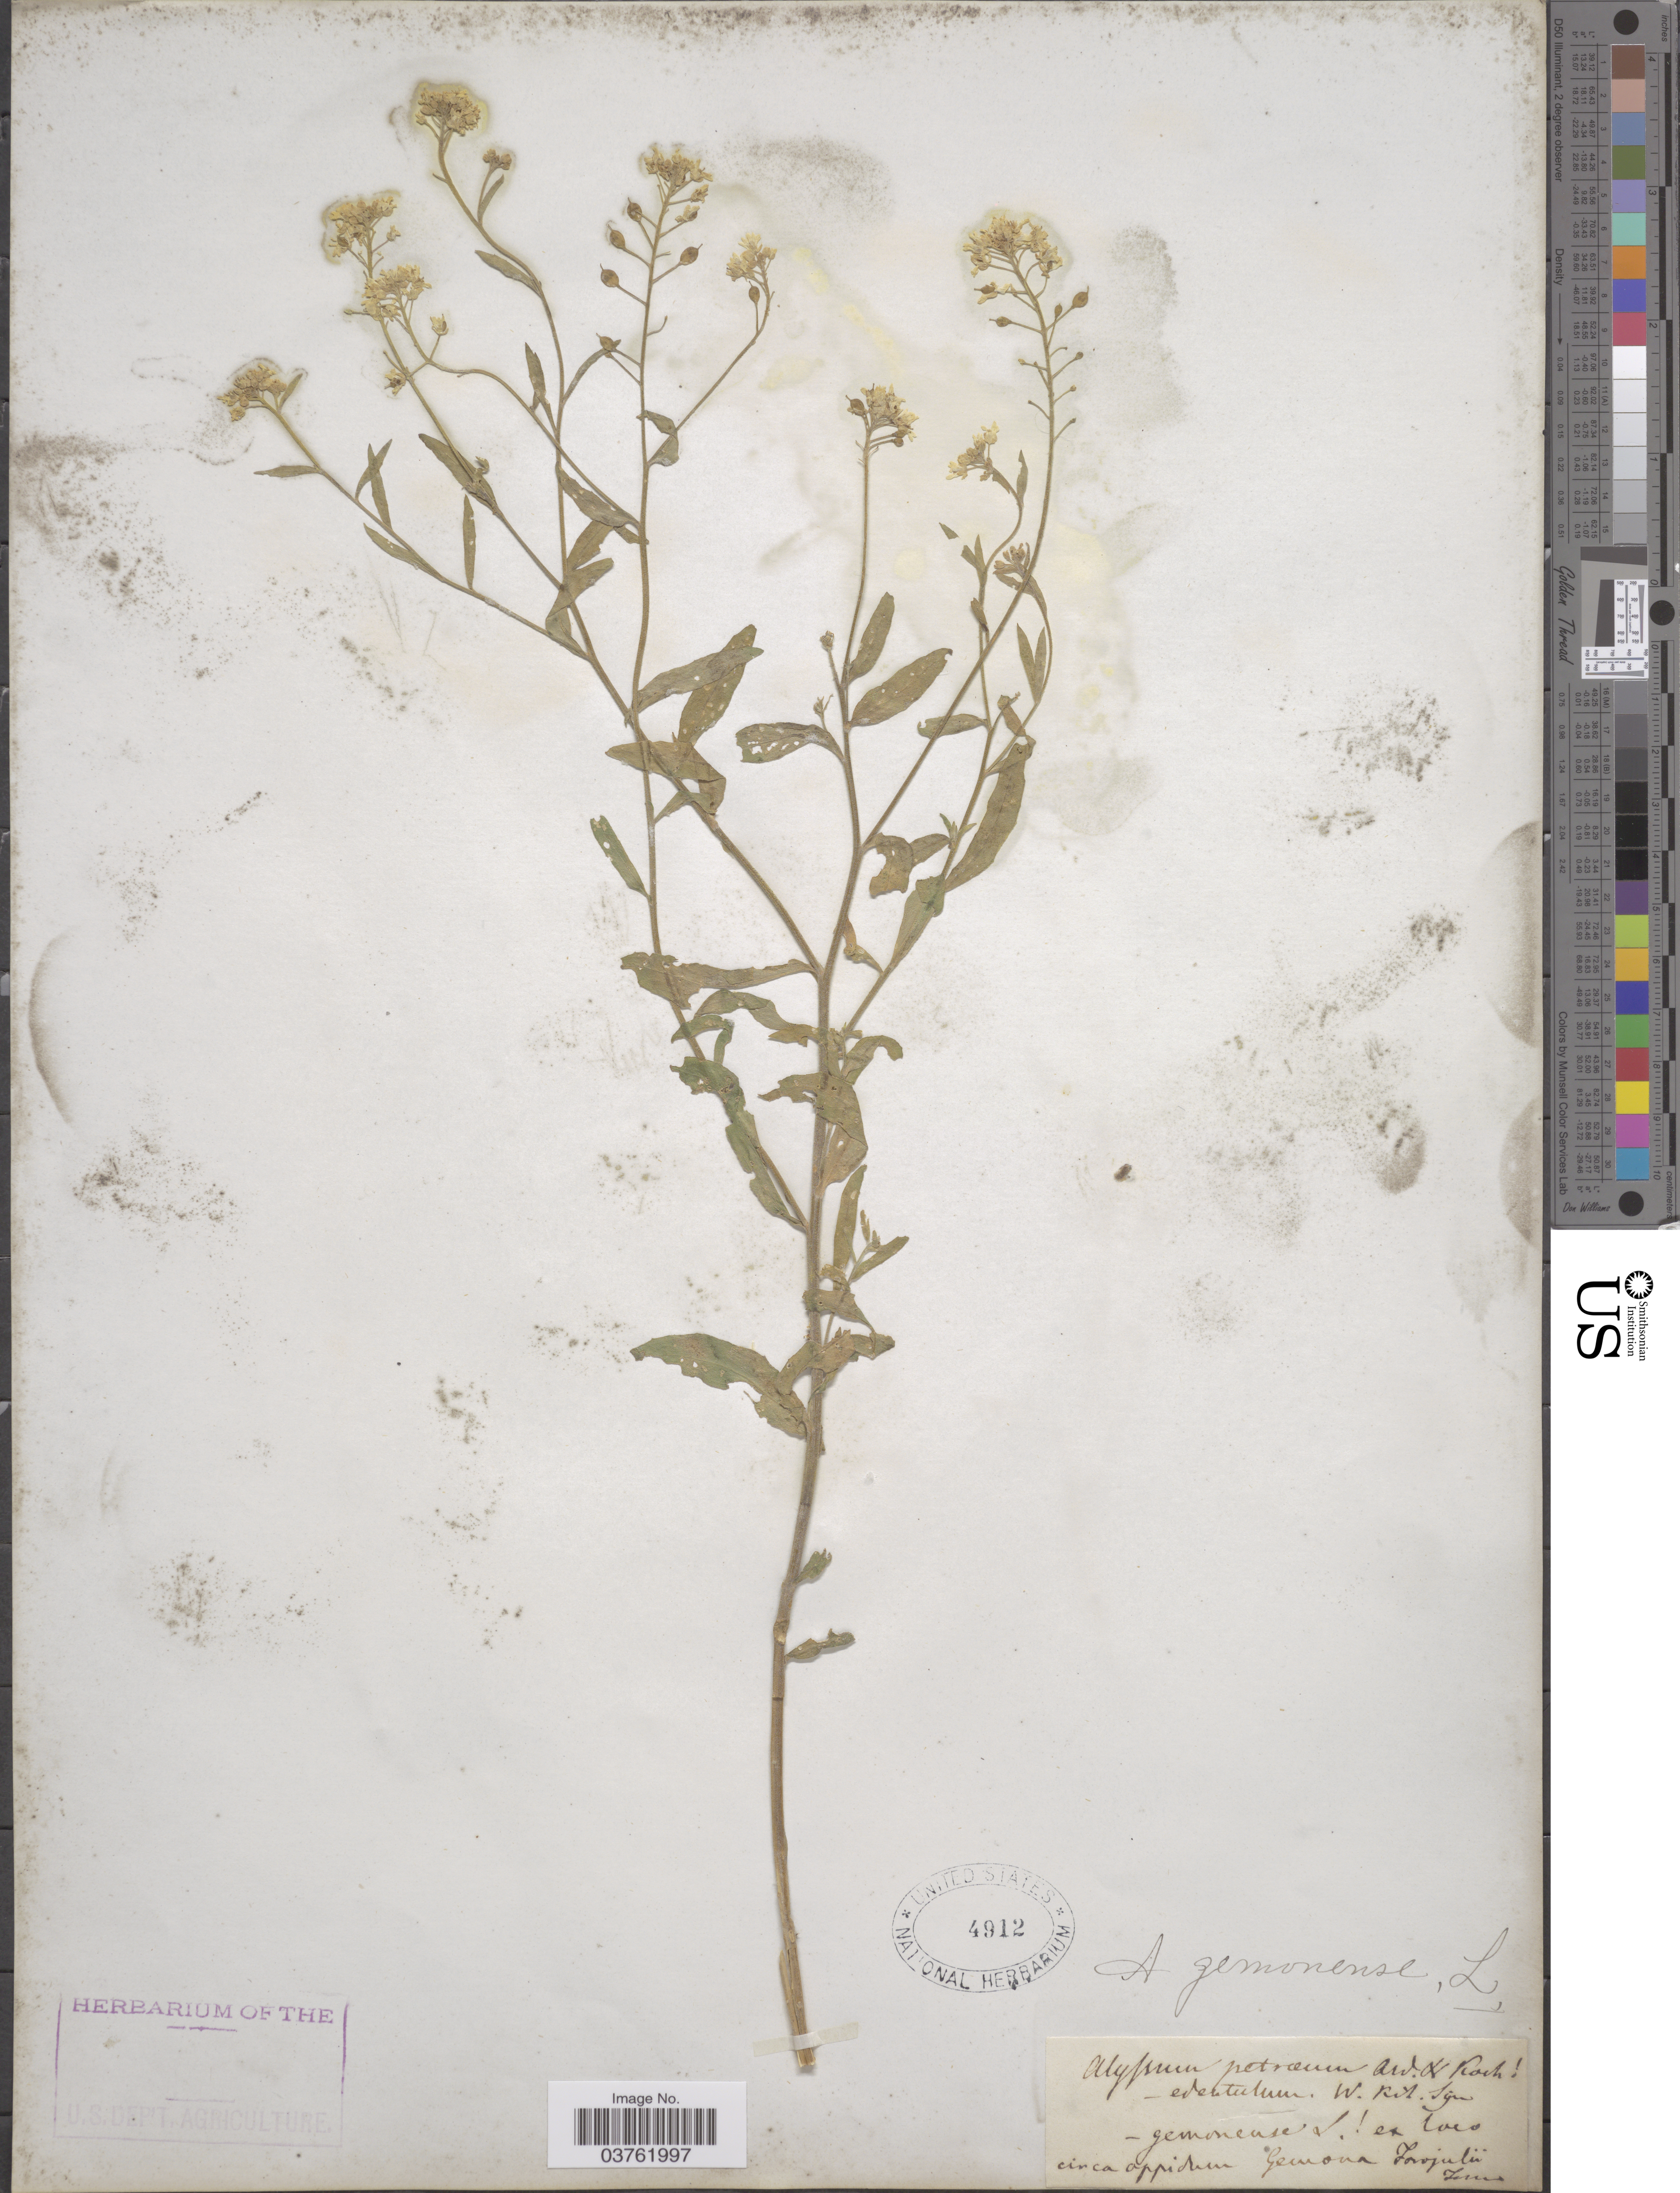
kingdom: Plantae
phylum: Tracheophyta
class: Magnoliopsida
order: Brassicales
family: Brassicaceae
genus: Alyssum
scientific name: Alyssum gemonense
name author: L.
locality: Circa oppidum Gemona Forojulii [interpreted].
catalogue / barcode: US 4912